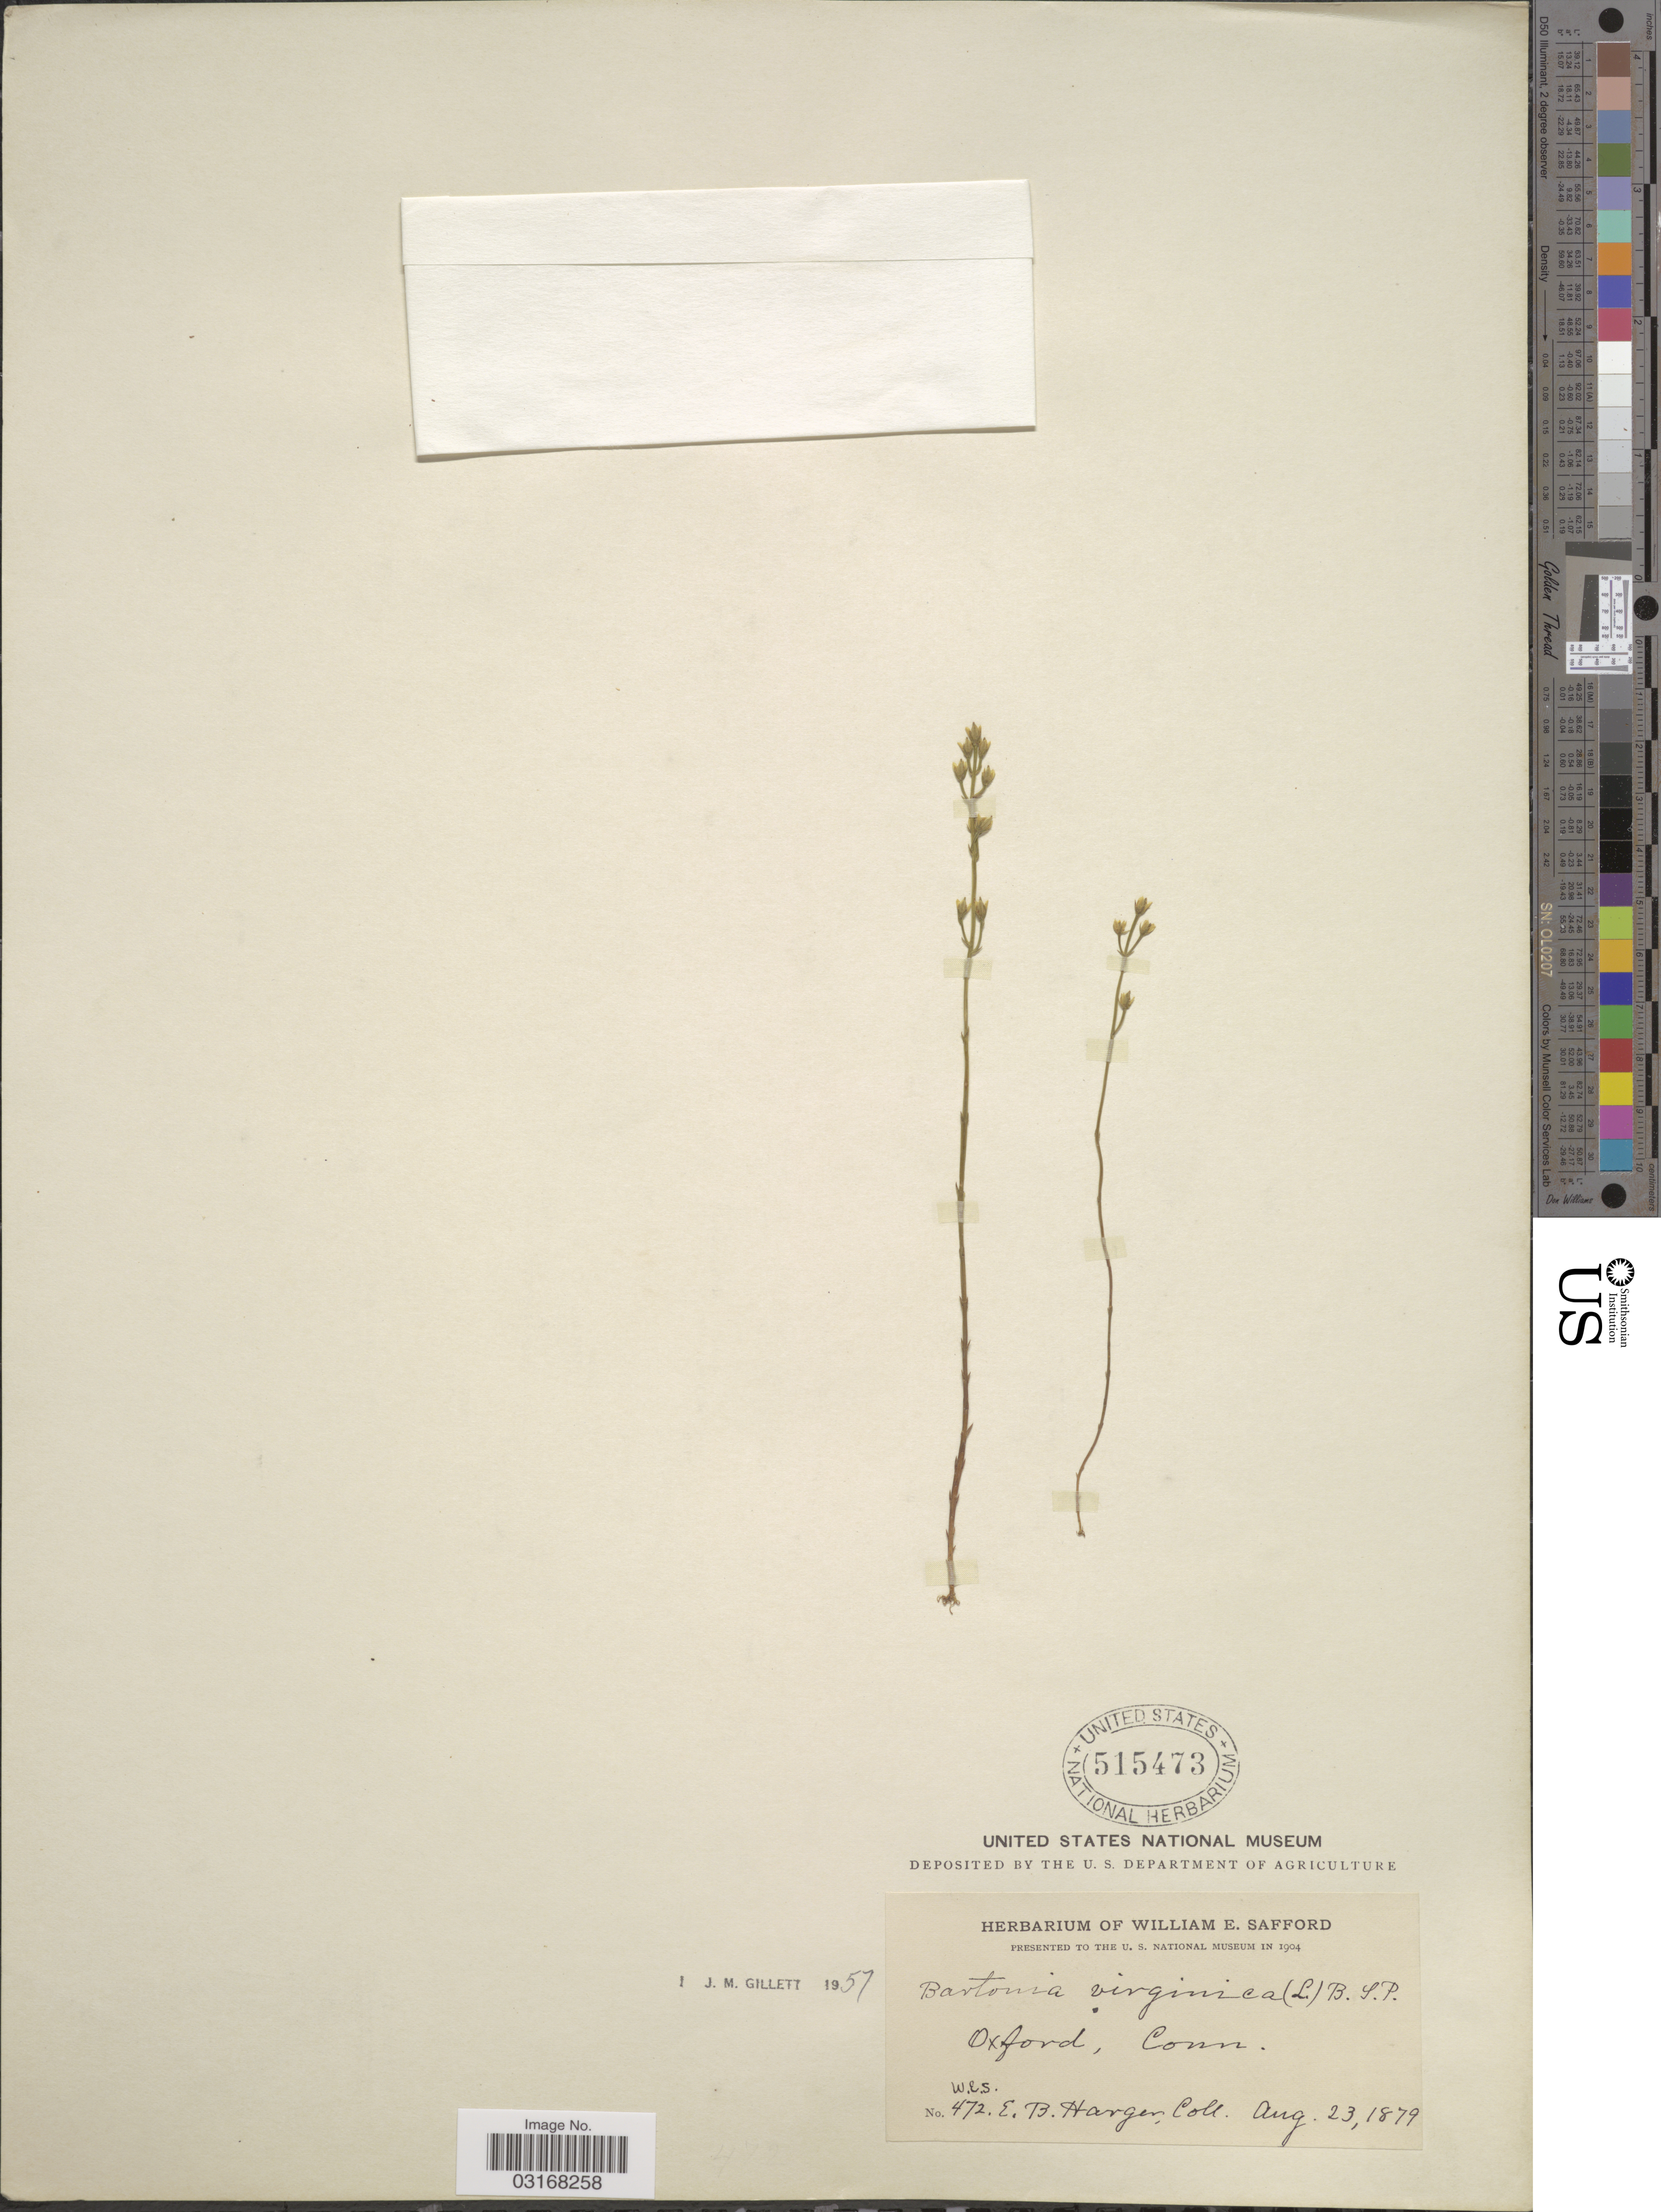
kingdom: Plantae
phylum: Tracheophyta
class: Magnoliopsida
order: Gentianales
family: Gentianaceae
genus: Bartonia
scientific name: Bartonia virginica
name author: (L.) Britton, Stearns & Poggenb.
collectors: E. B. Harger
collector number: W.E.S.472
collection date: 1879-08-23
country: United States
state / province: Connecticut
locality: Oxford, Conn.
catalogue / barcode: US 515473